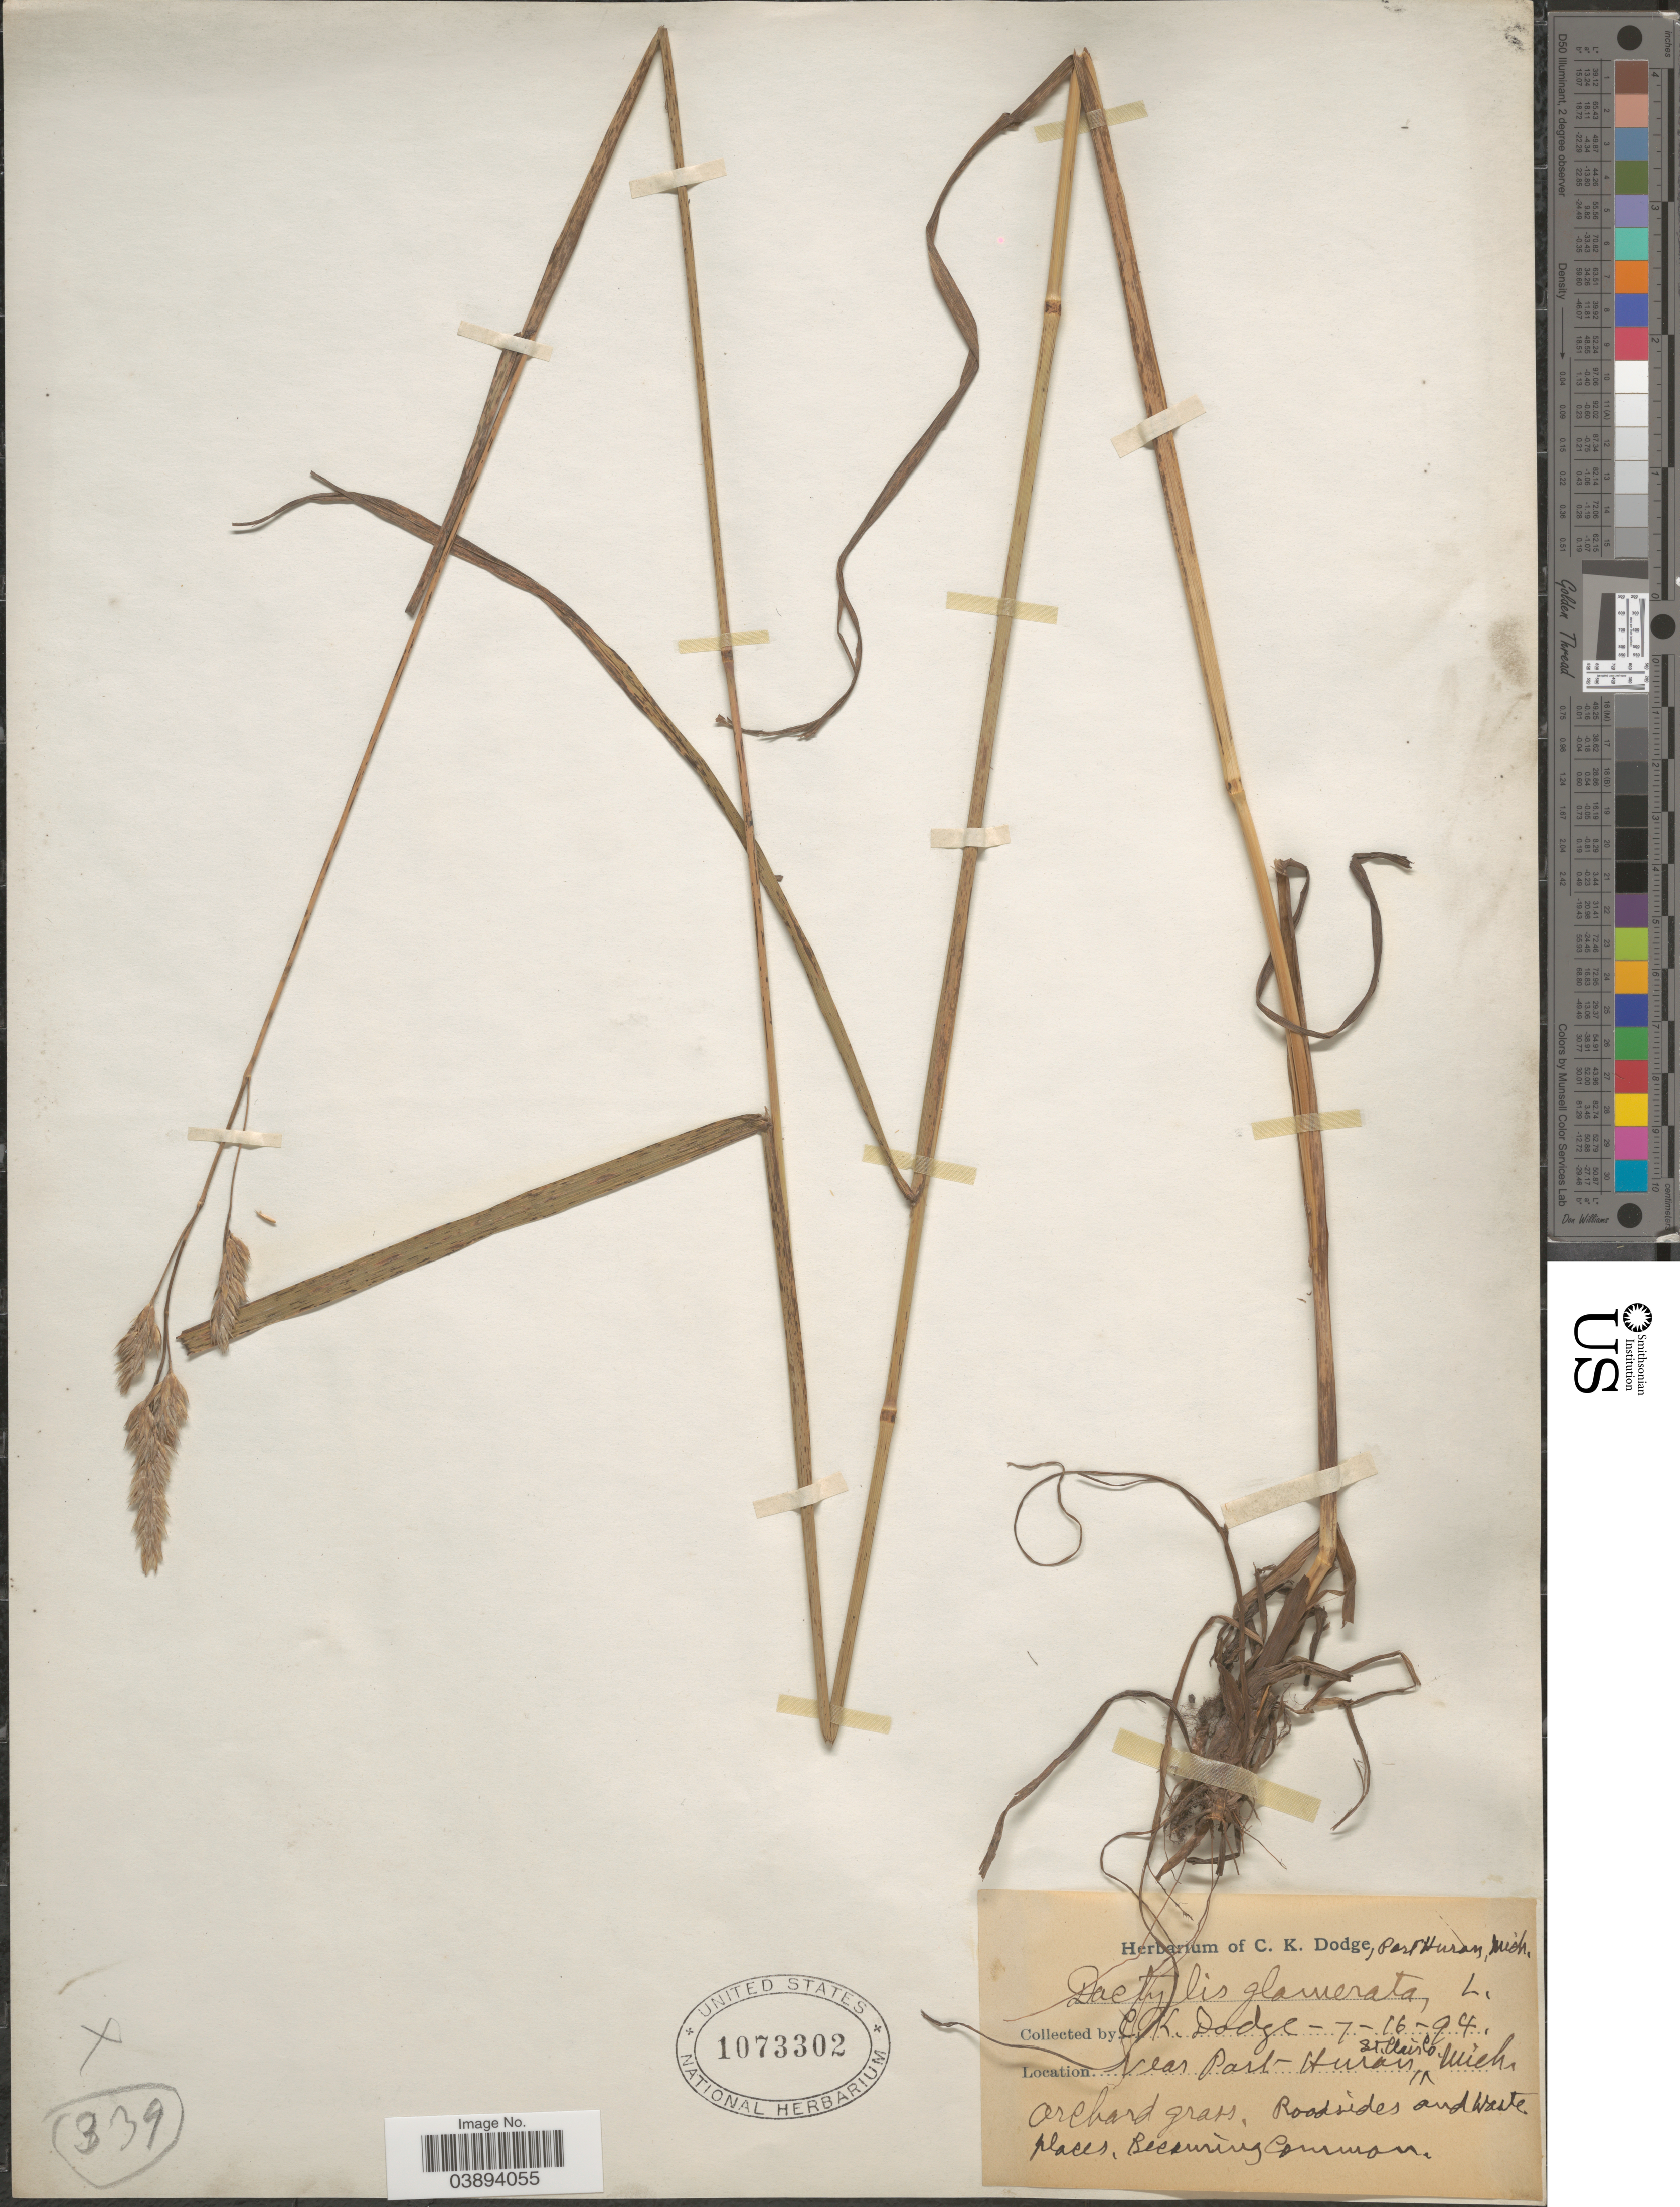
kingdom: Plantae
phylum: Tracheophyta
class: Liliopsida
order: Poales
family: Poaceae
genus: Dactylis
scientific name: Dactylis glomerata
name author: L.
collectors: C. Dodge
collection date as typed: Transcribed d/m/y: 16/7/94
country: United States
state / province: Michigan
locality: Near Port Huron, St. Clair Co.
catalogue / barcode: US 1073302